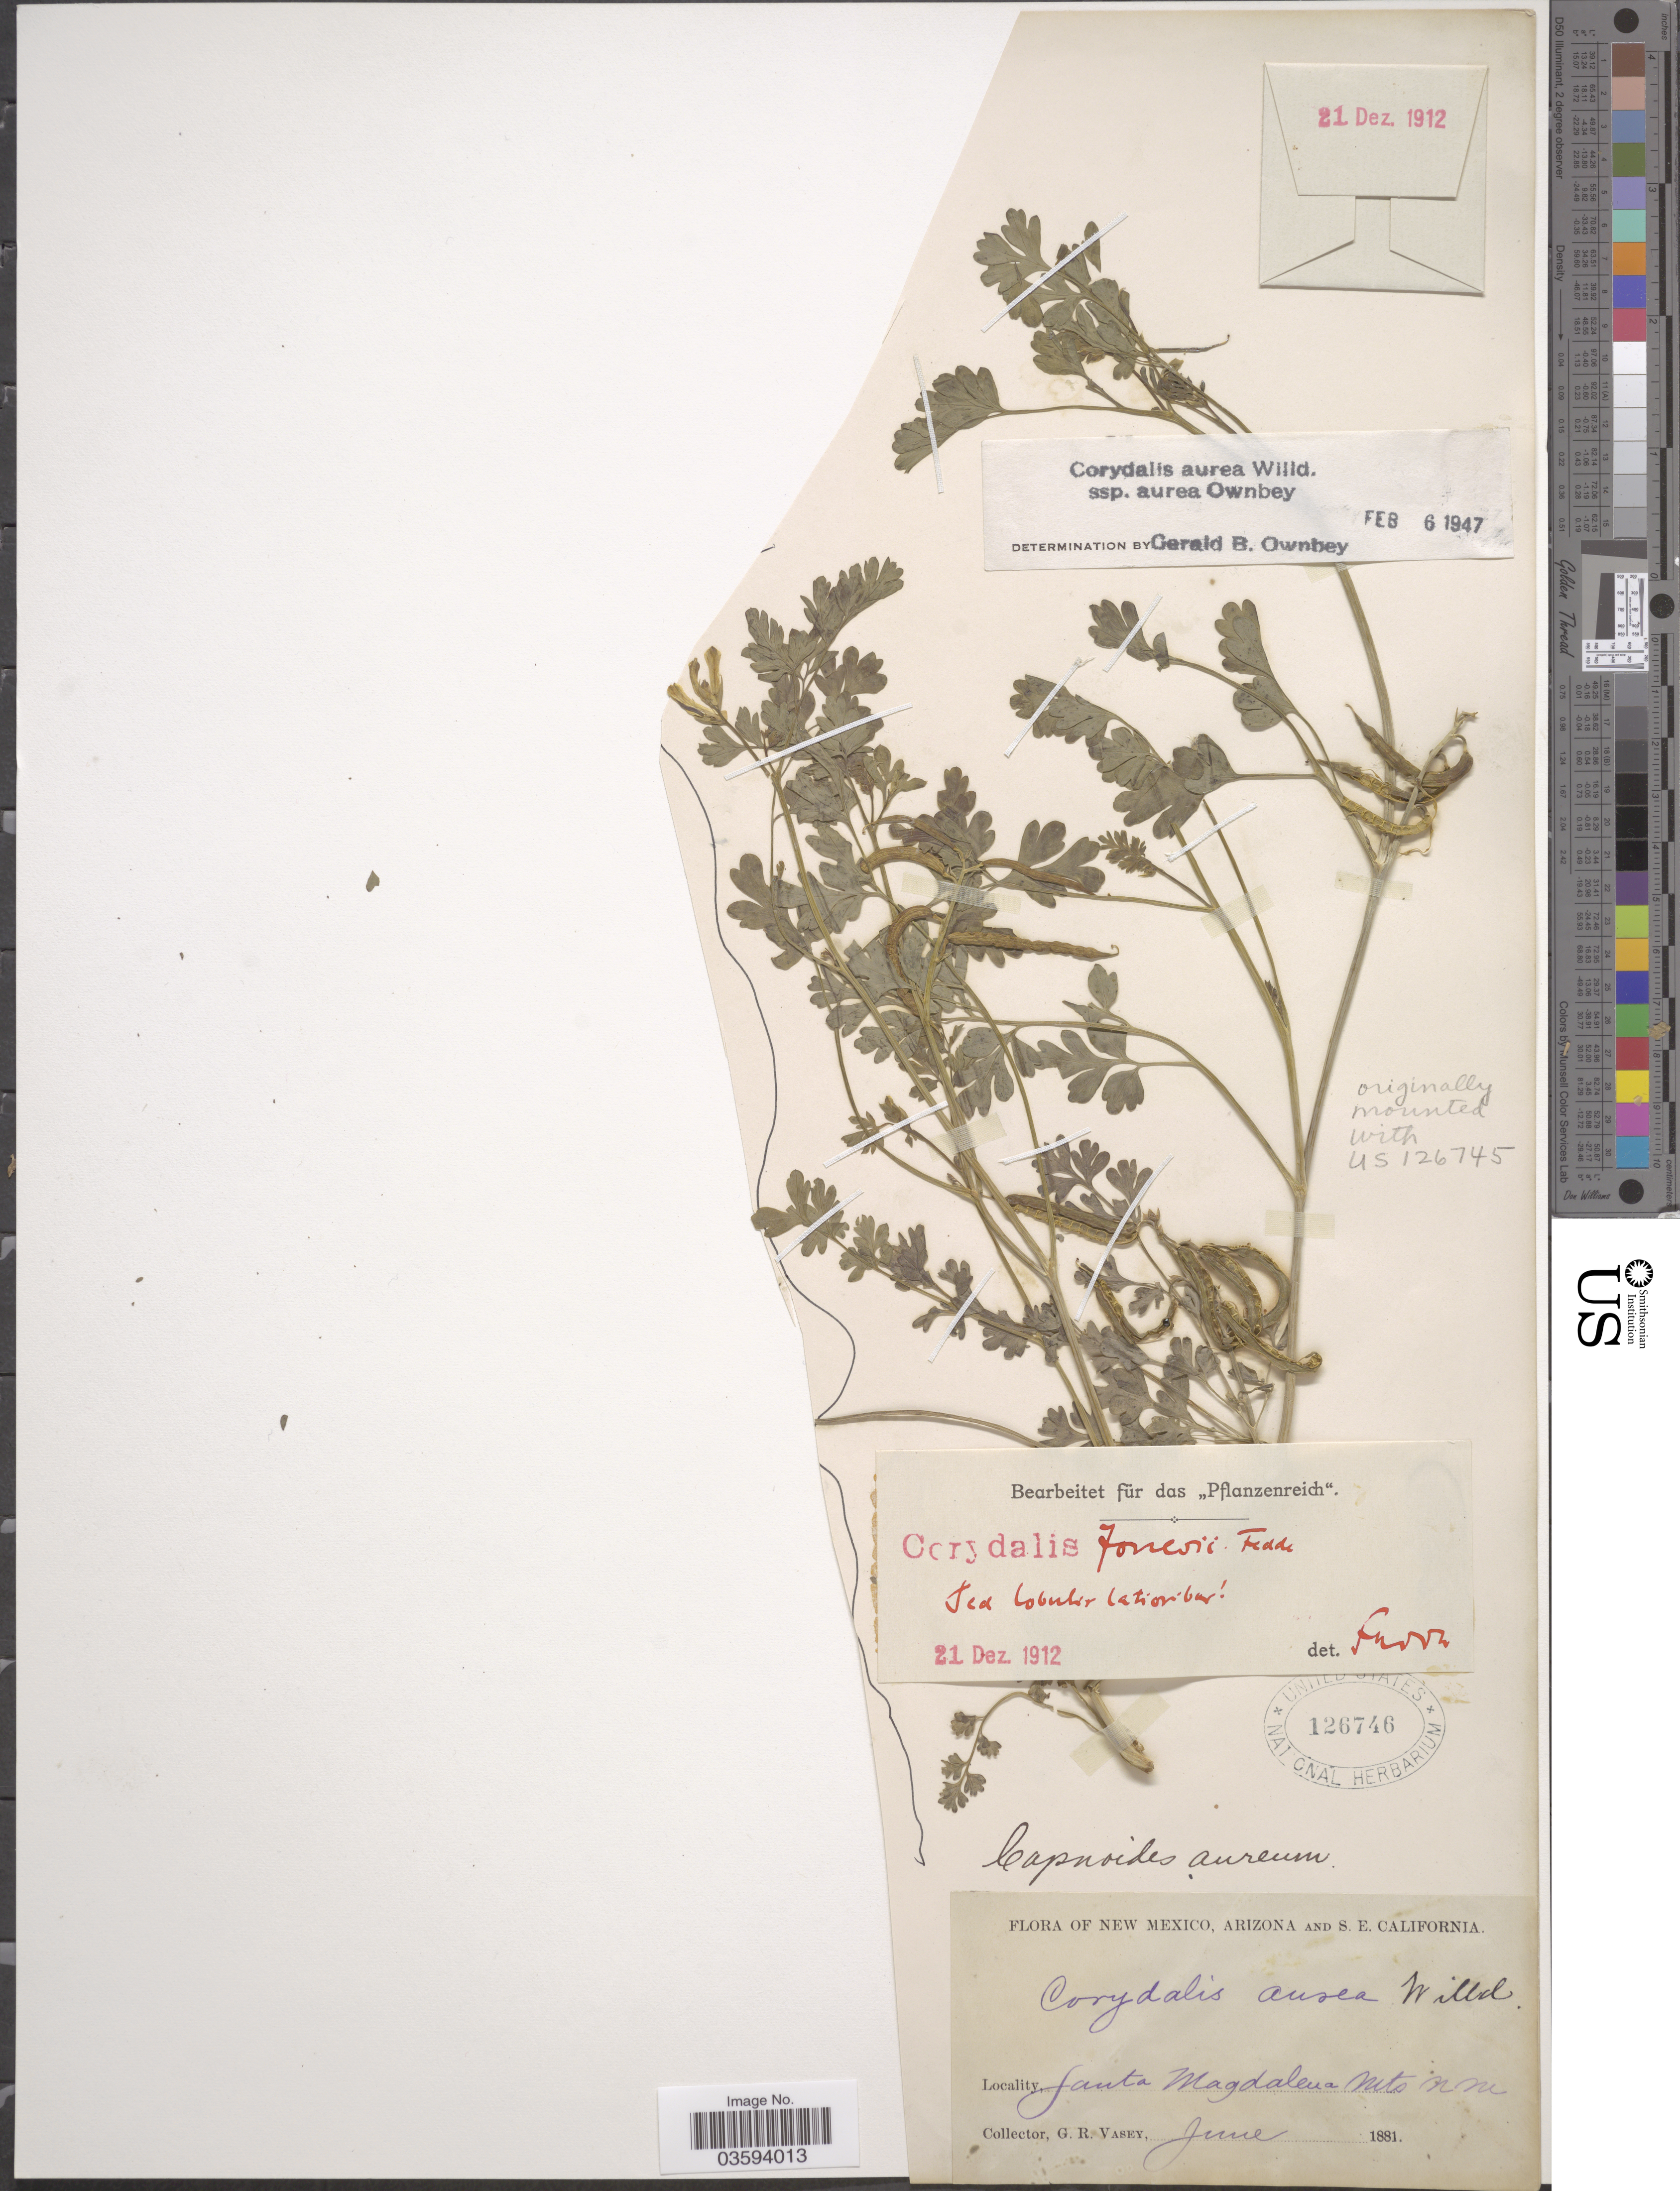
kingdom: Plantae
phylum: Tracheophyta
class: Magnoliopsida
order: Ranunculales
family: Papaveraceae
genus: Corydalis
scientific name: Corydalis aurea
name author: Willd.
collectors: G. R. Vasey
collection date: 1881-06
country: United States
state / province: New Mexico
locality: Santa Magdalena Mts.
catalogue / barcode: US 126746